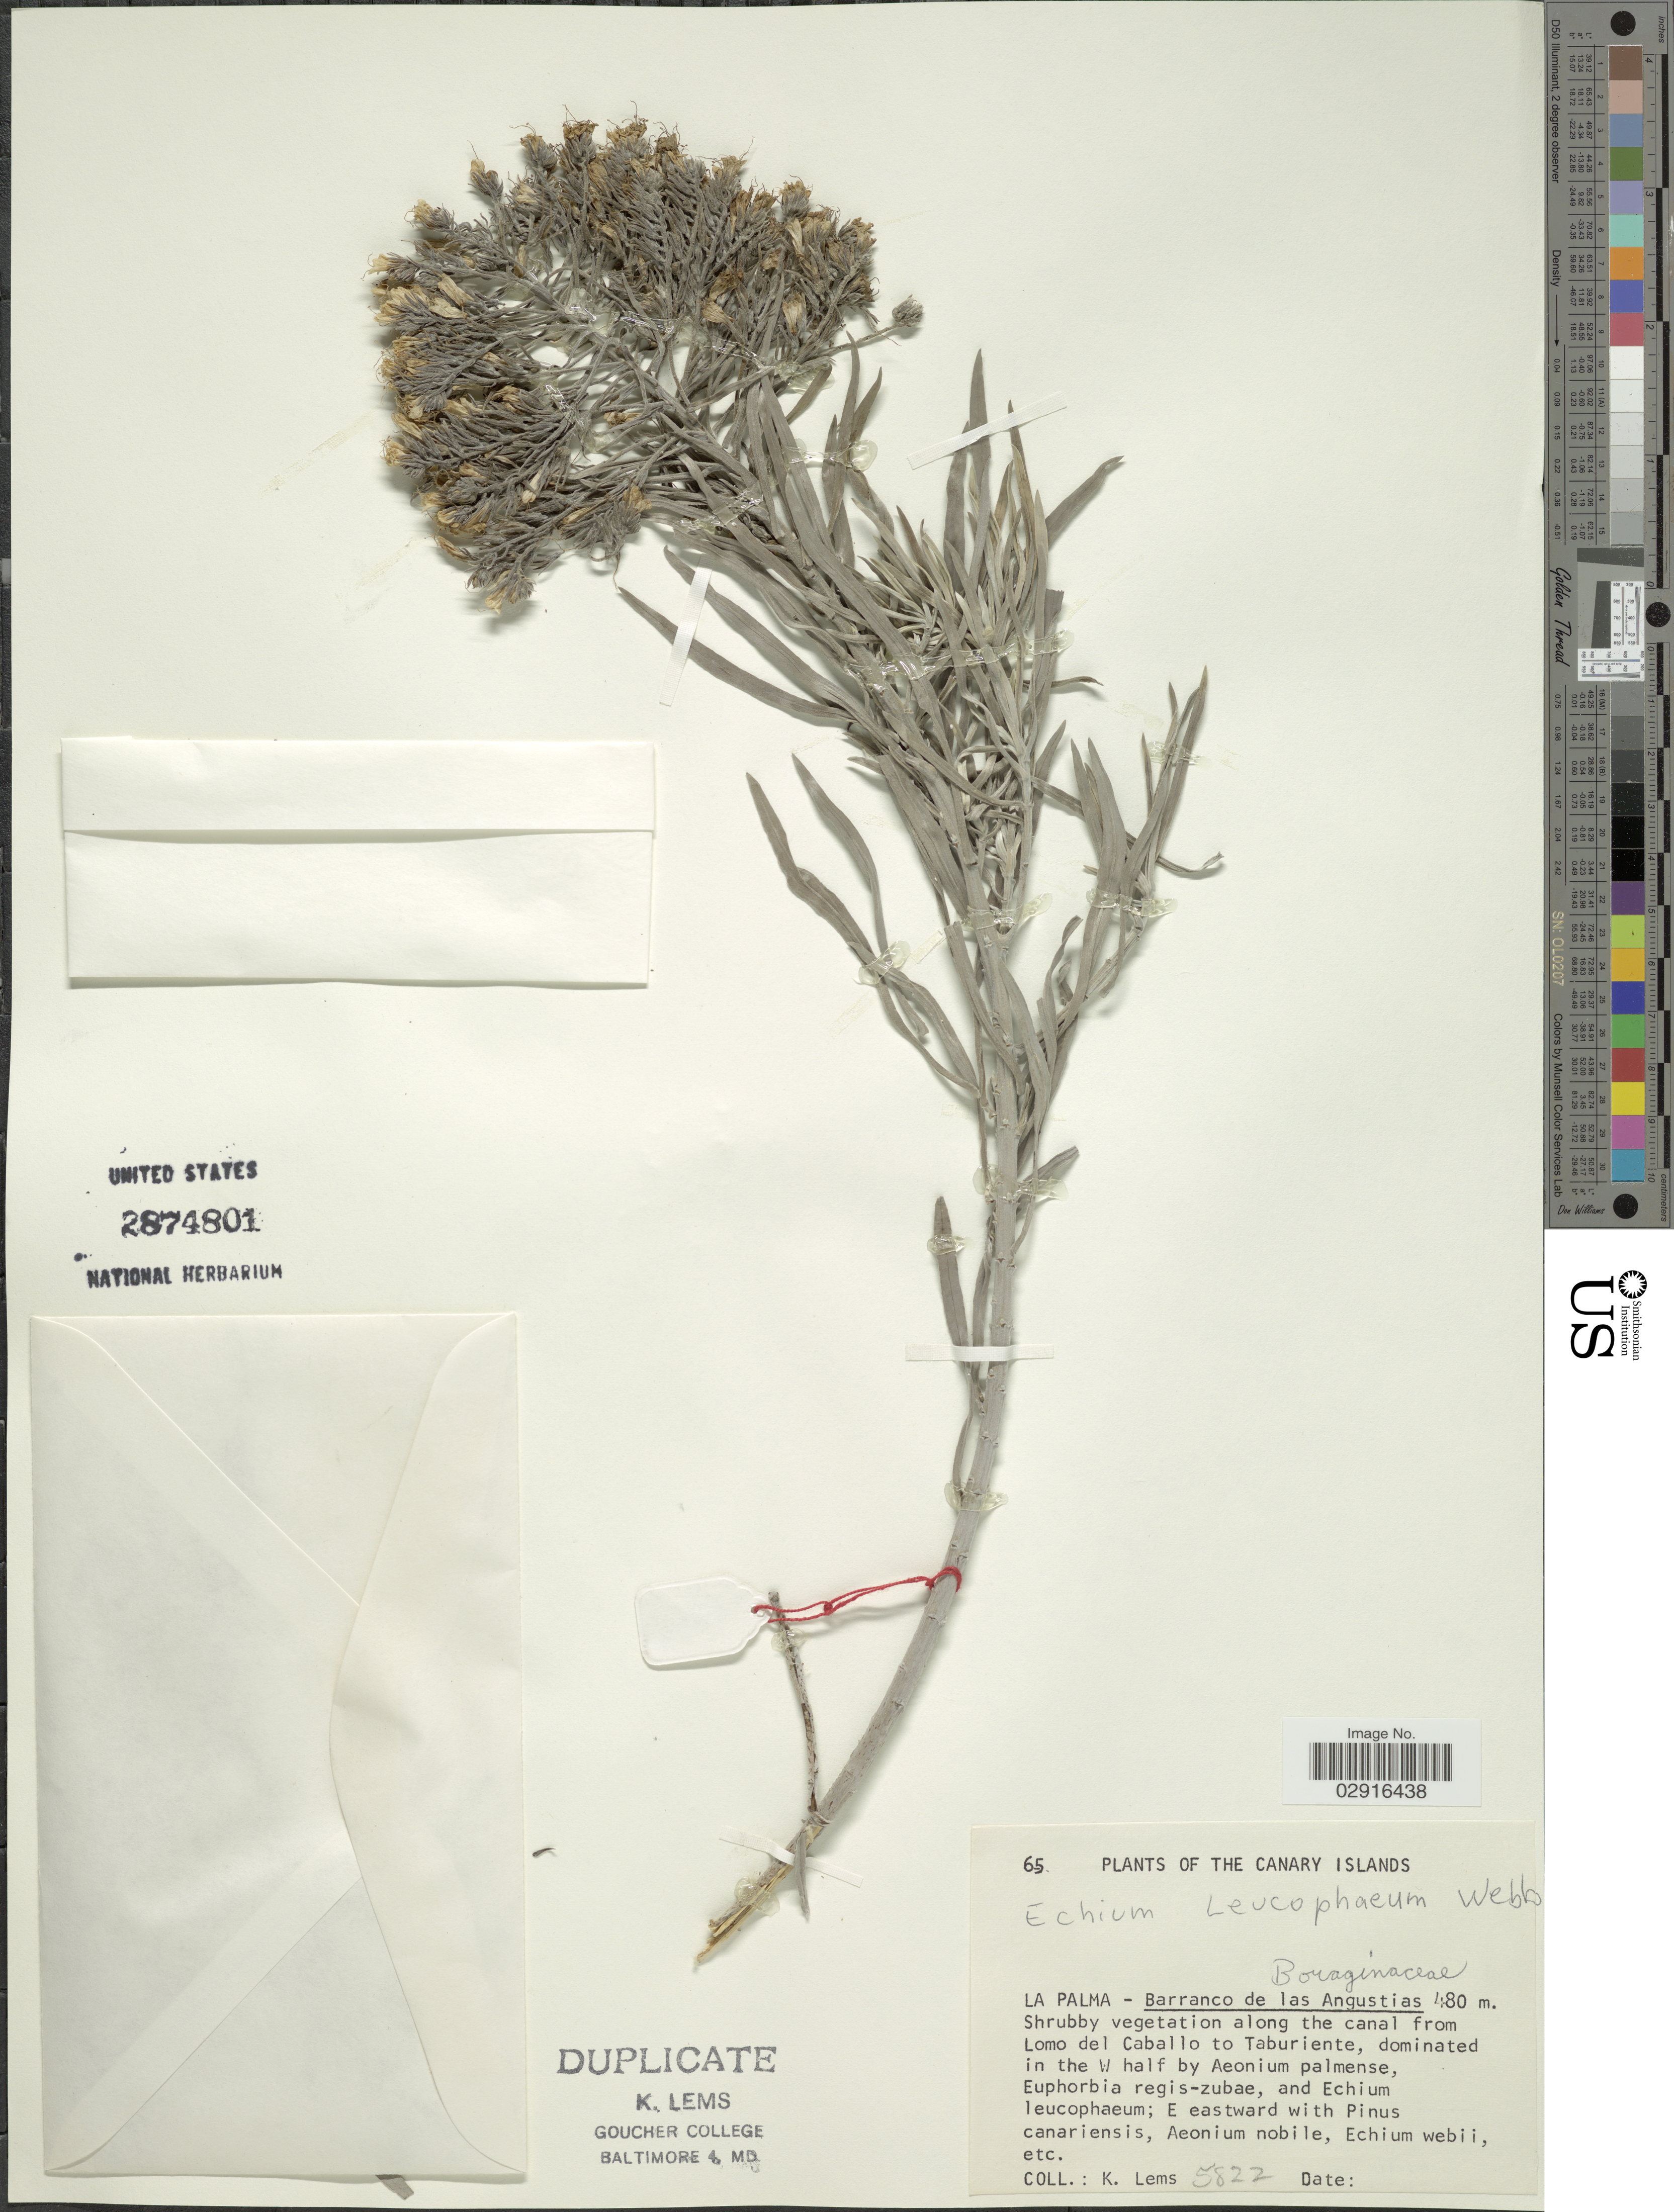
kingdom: Plantae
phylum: Tracheophyta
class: Magnoliopsida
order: Boraginales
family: Boraginaceae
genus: Echium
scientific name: Echium leucophaeum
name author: D.A. Webb ex Sprague & Hutch.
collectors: K. Lems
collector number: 5822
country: Spain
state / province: Canarias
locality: Canary Islands. La Palma - Barranco de las Angustias.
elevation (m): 480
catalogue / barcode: US 2874801